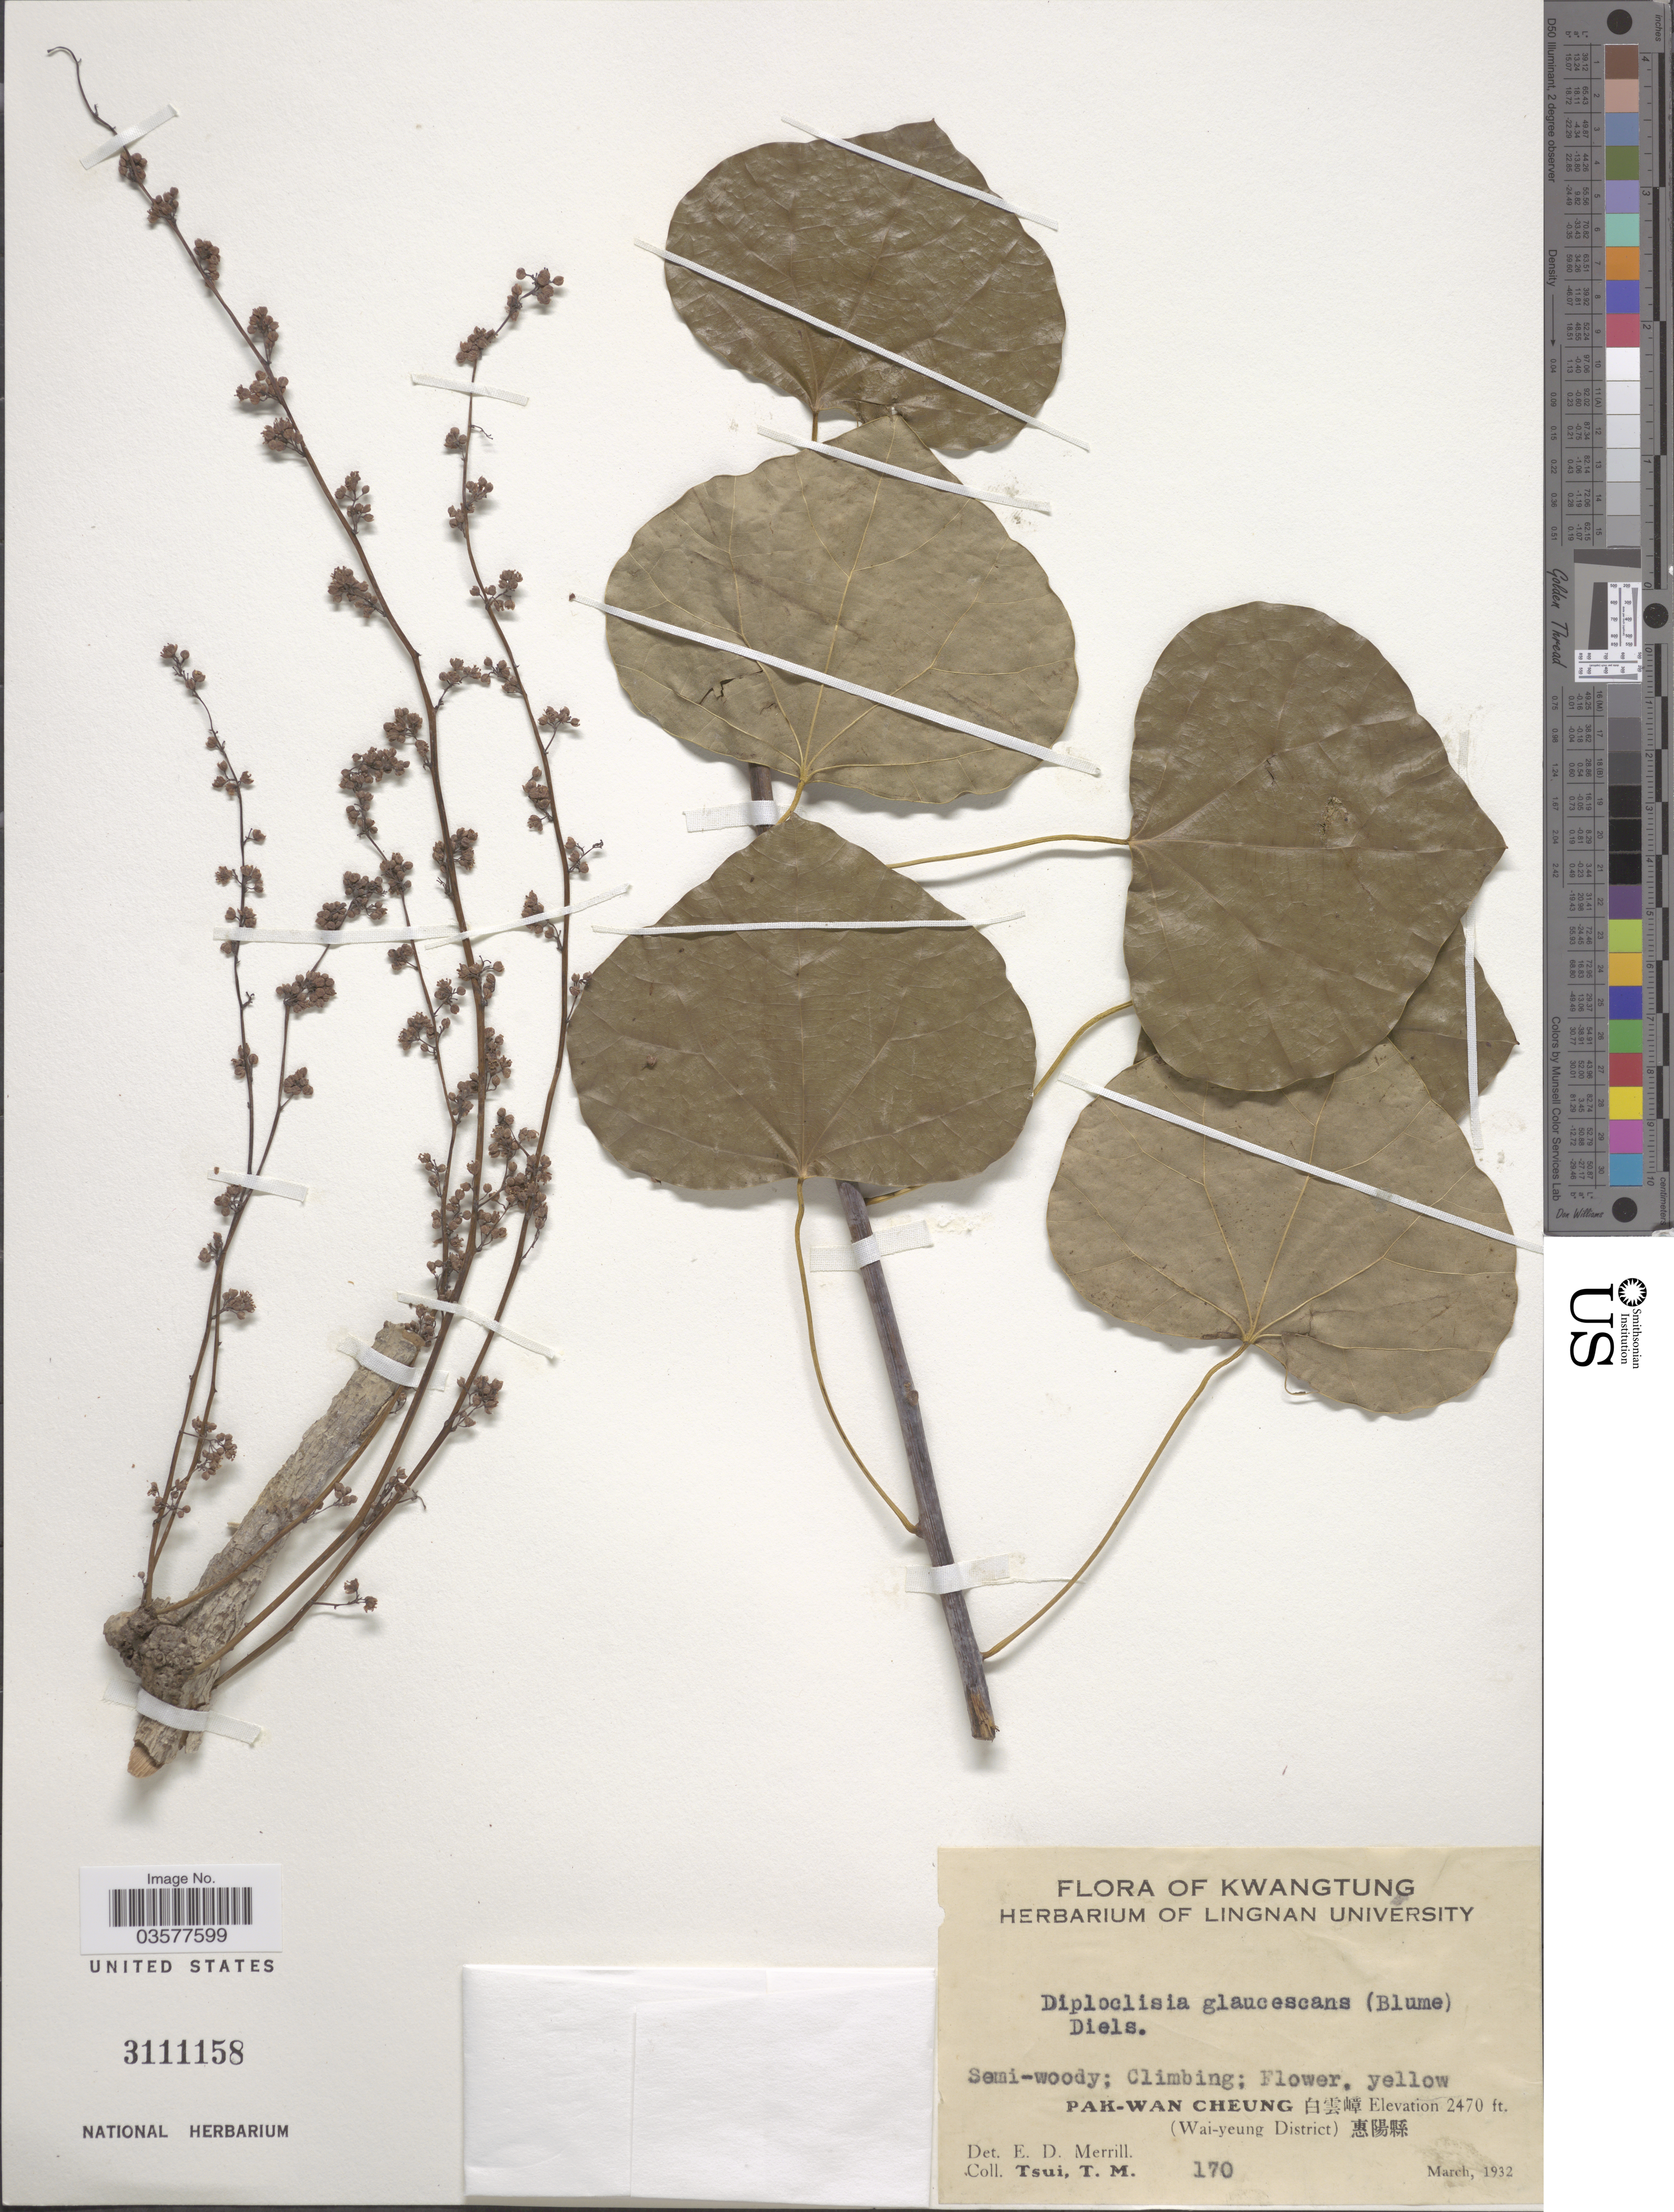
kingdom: Plantae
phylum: Tracheophyta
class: Magnoliopsida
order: Ranunculales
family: Menispermaceae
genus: Diploclisia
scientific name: Diploclisia glaucescens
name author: (Blume) Diels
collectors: T. Tsui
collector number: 170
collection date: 1932-03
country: China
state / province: Guangdong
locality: Kwangtung. Pak-Wan Cheung X. (Wai-yeung District) X.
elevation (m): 753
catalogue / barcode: US 3111158